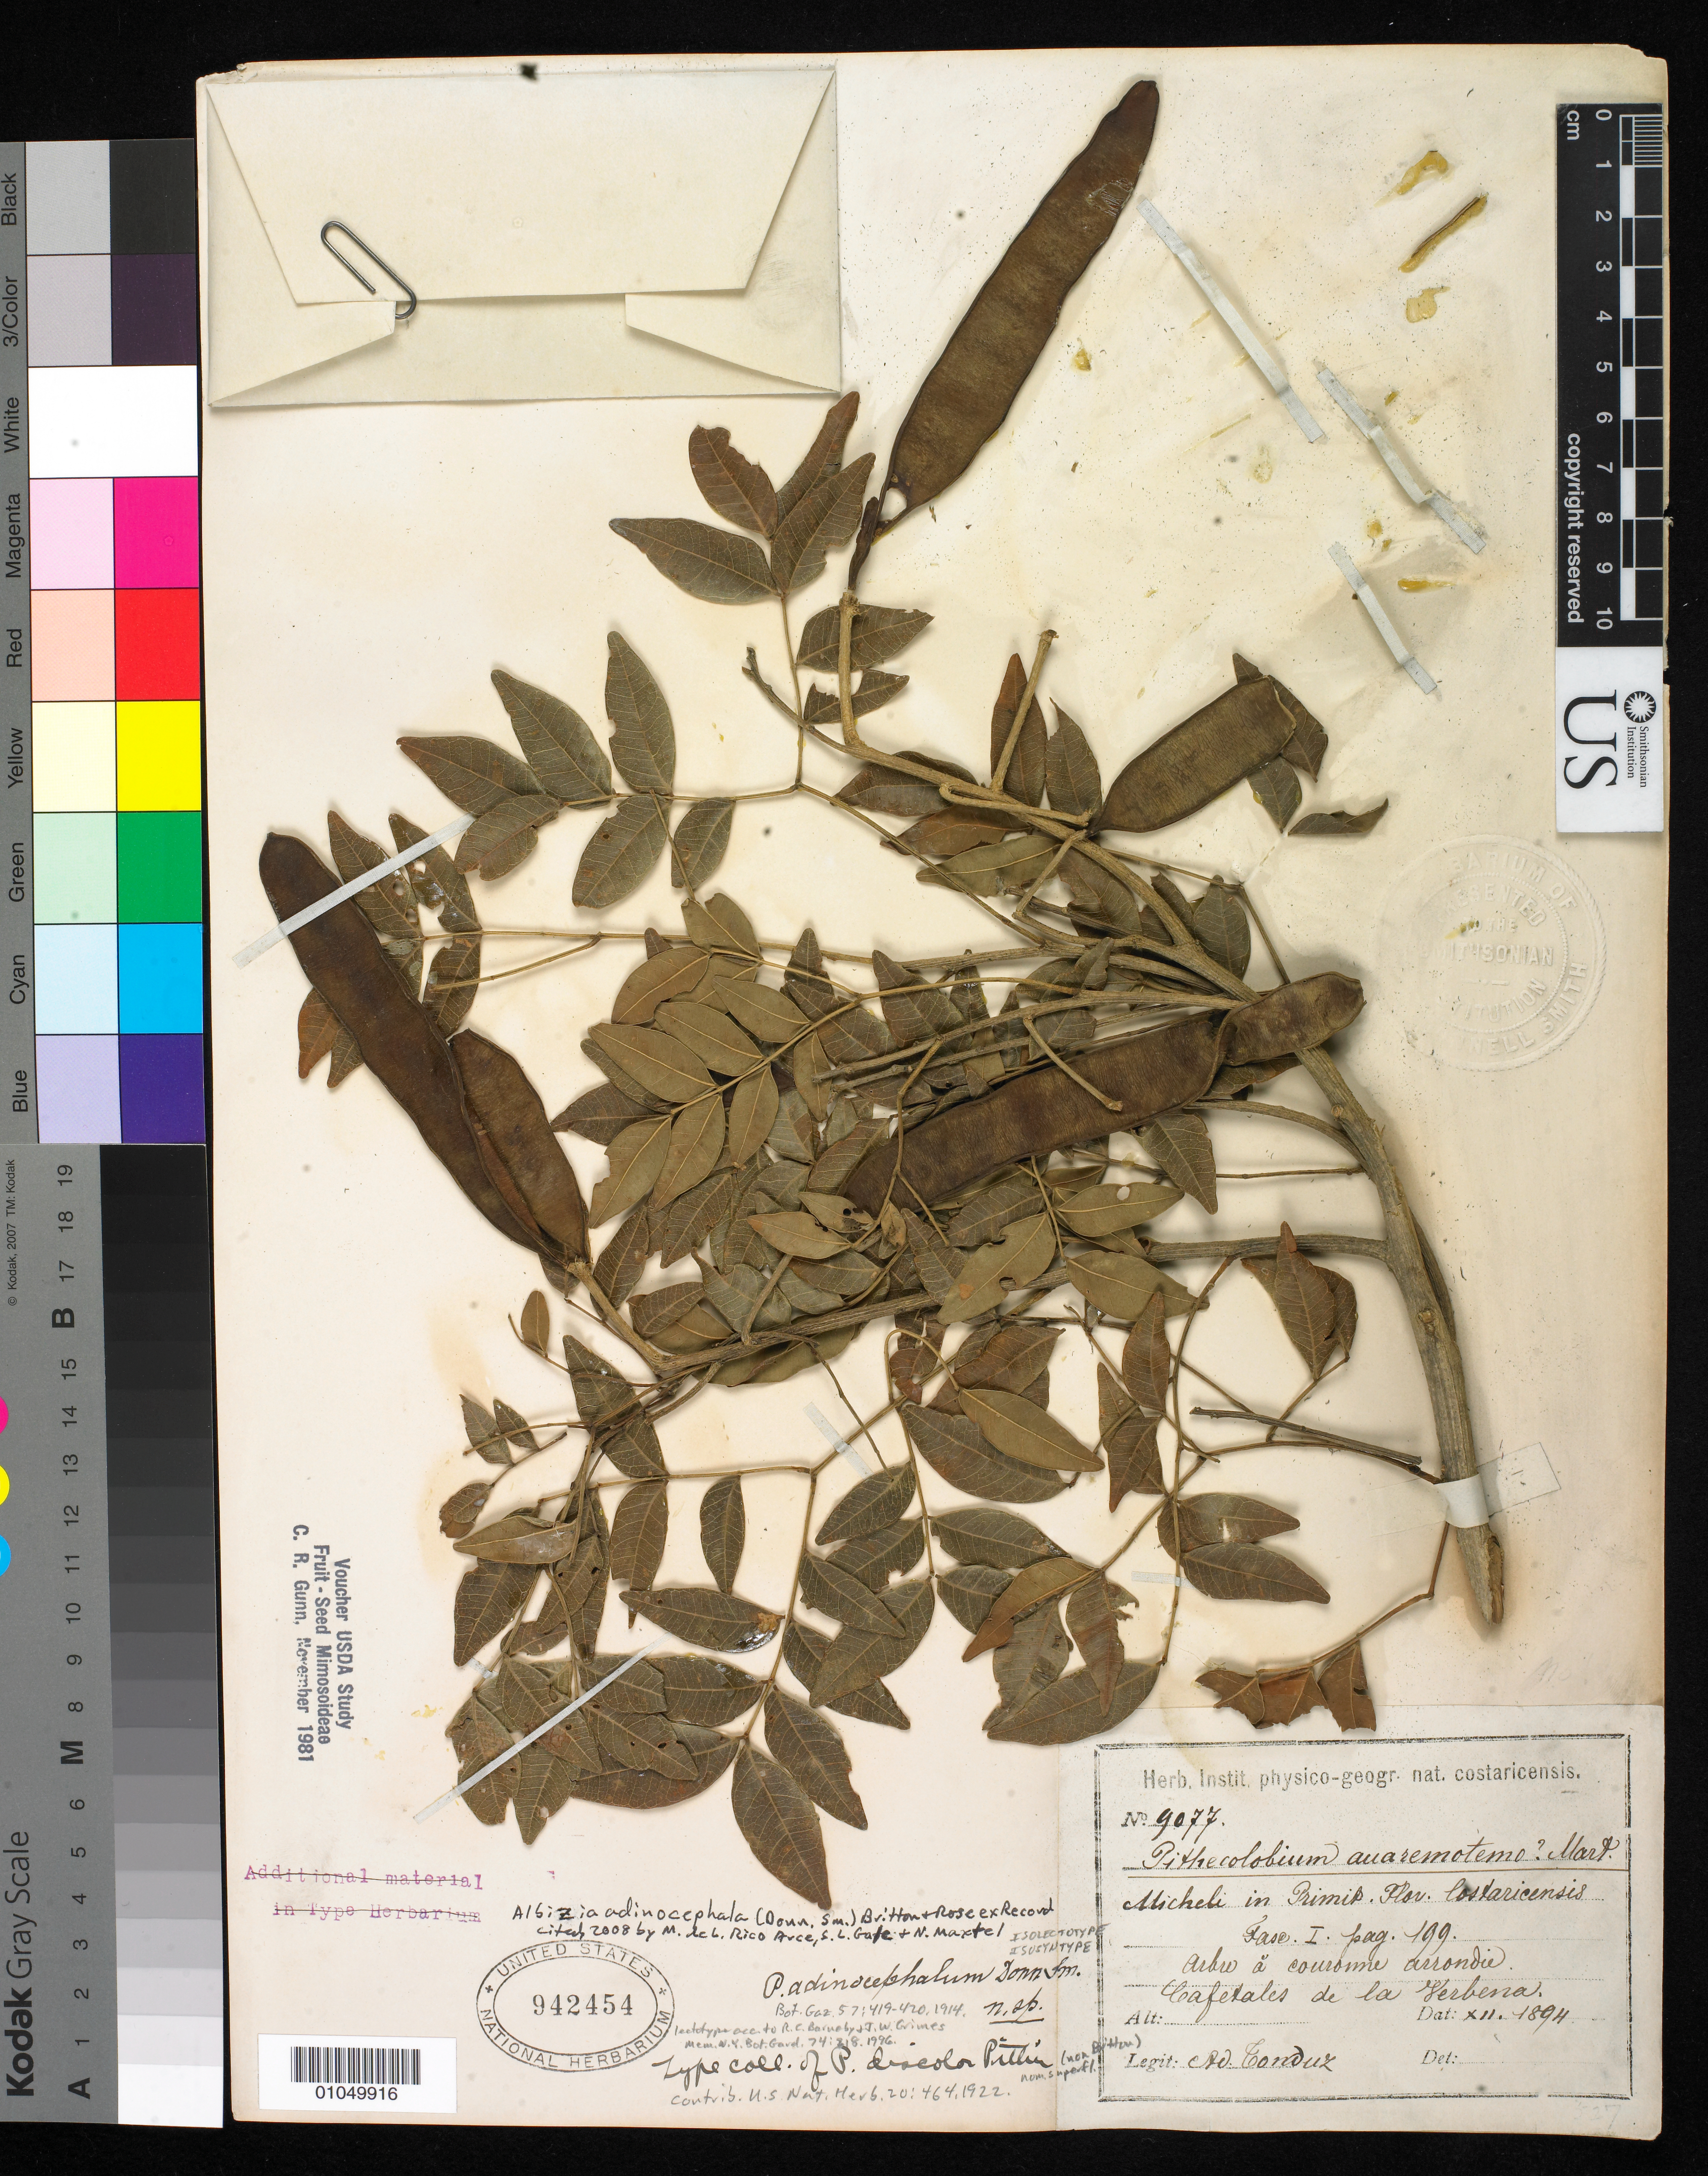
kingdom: Plantae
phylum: Tracheophyta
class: Magnoliopsida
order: Fabales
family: Fabaceae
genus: Pithecellobium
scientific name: Pithecellobium adinocephalum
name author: Donn. Sm.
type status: Isolectotype; Isotype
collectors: A. Tonduz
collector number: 9077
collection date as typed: Dec 1894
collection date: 1894-12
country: Costa Rica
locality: La Verbena.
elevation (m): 1000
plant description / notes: Also a type of Pithecellobium discolor Pittier, nom. illeg.; Also a type of Pithecellobium adinocephalum Donn. Sm.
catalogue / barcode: US 942454